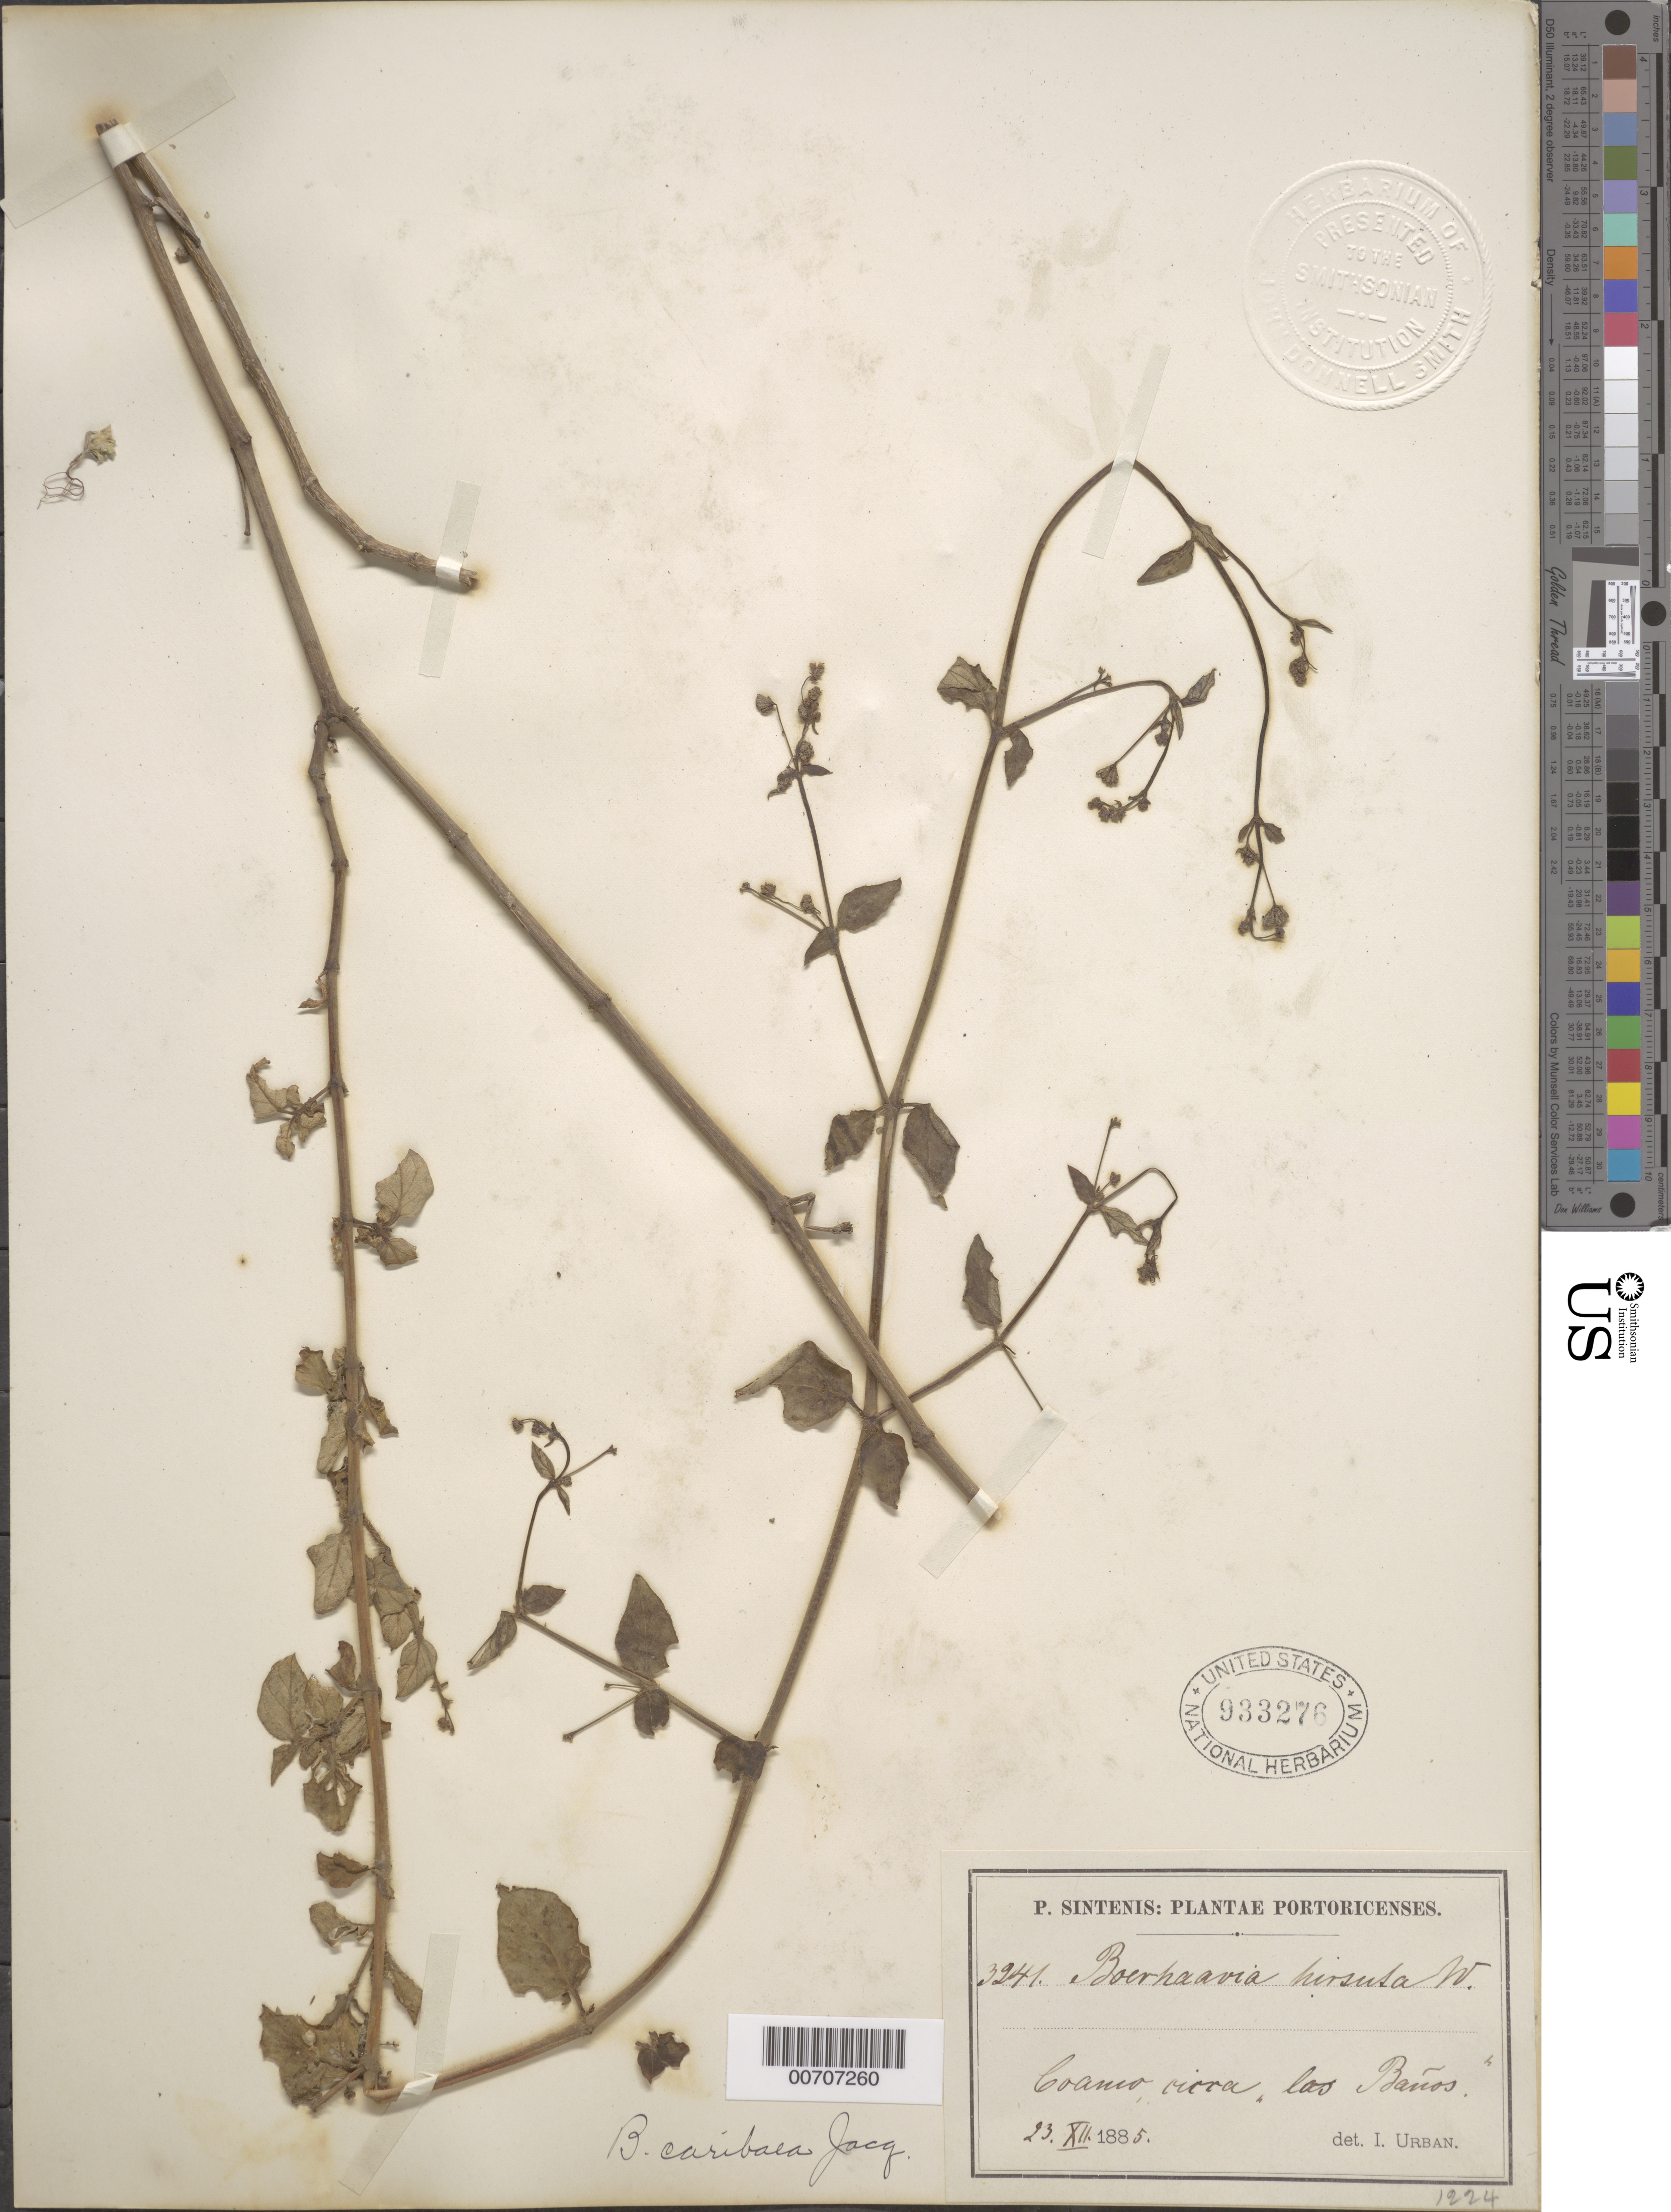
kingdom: Plantae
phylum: Tracheophyta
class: Magnoliopsida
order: Caryophyllales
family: Nyctaginaceae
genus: Boerhavia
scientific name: Boerhavia hirsuta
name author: Willd.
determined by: Urban, Ignatz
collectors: P. Sintenis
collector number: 3241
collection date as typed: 23 Dec 1885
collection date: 1885-12-23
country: Puerto Rico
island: Greater Antilles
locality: Coamo , circa, las Baños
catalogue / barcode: US 933276